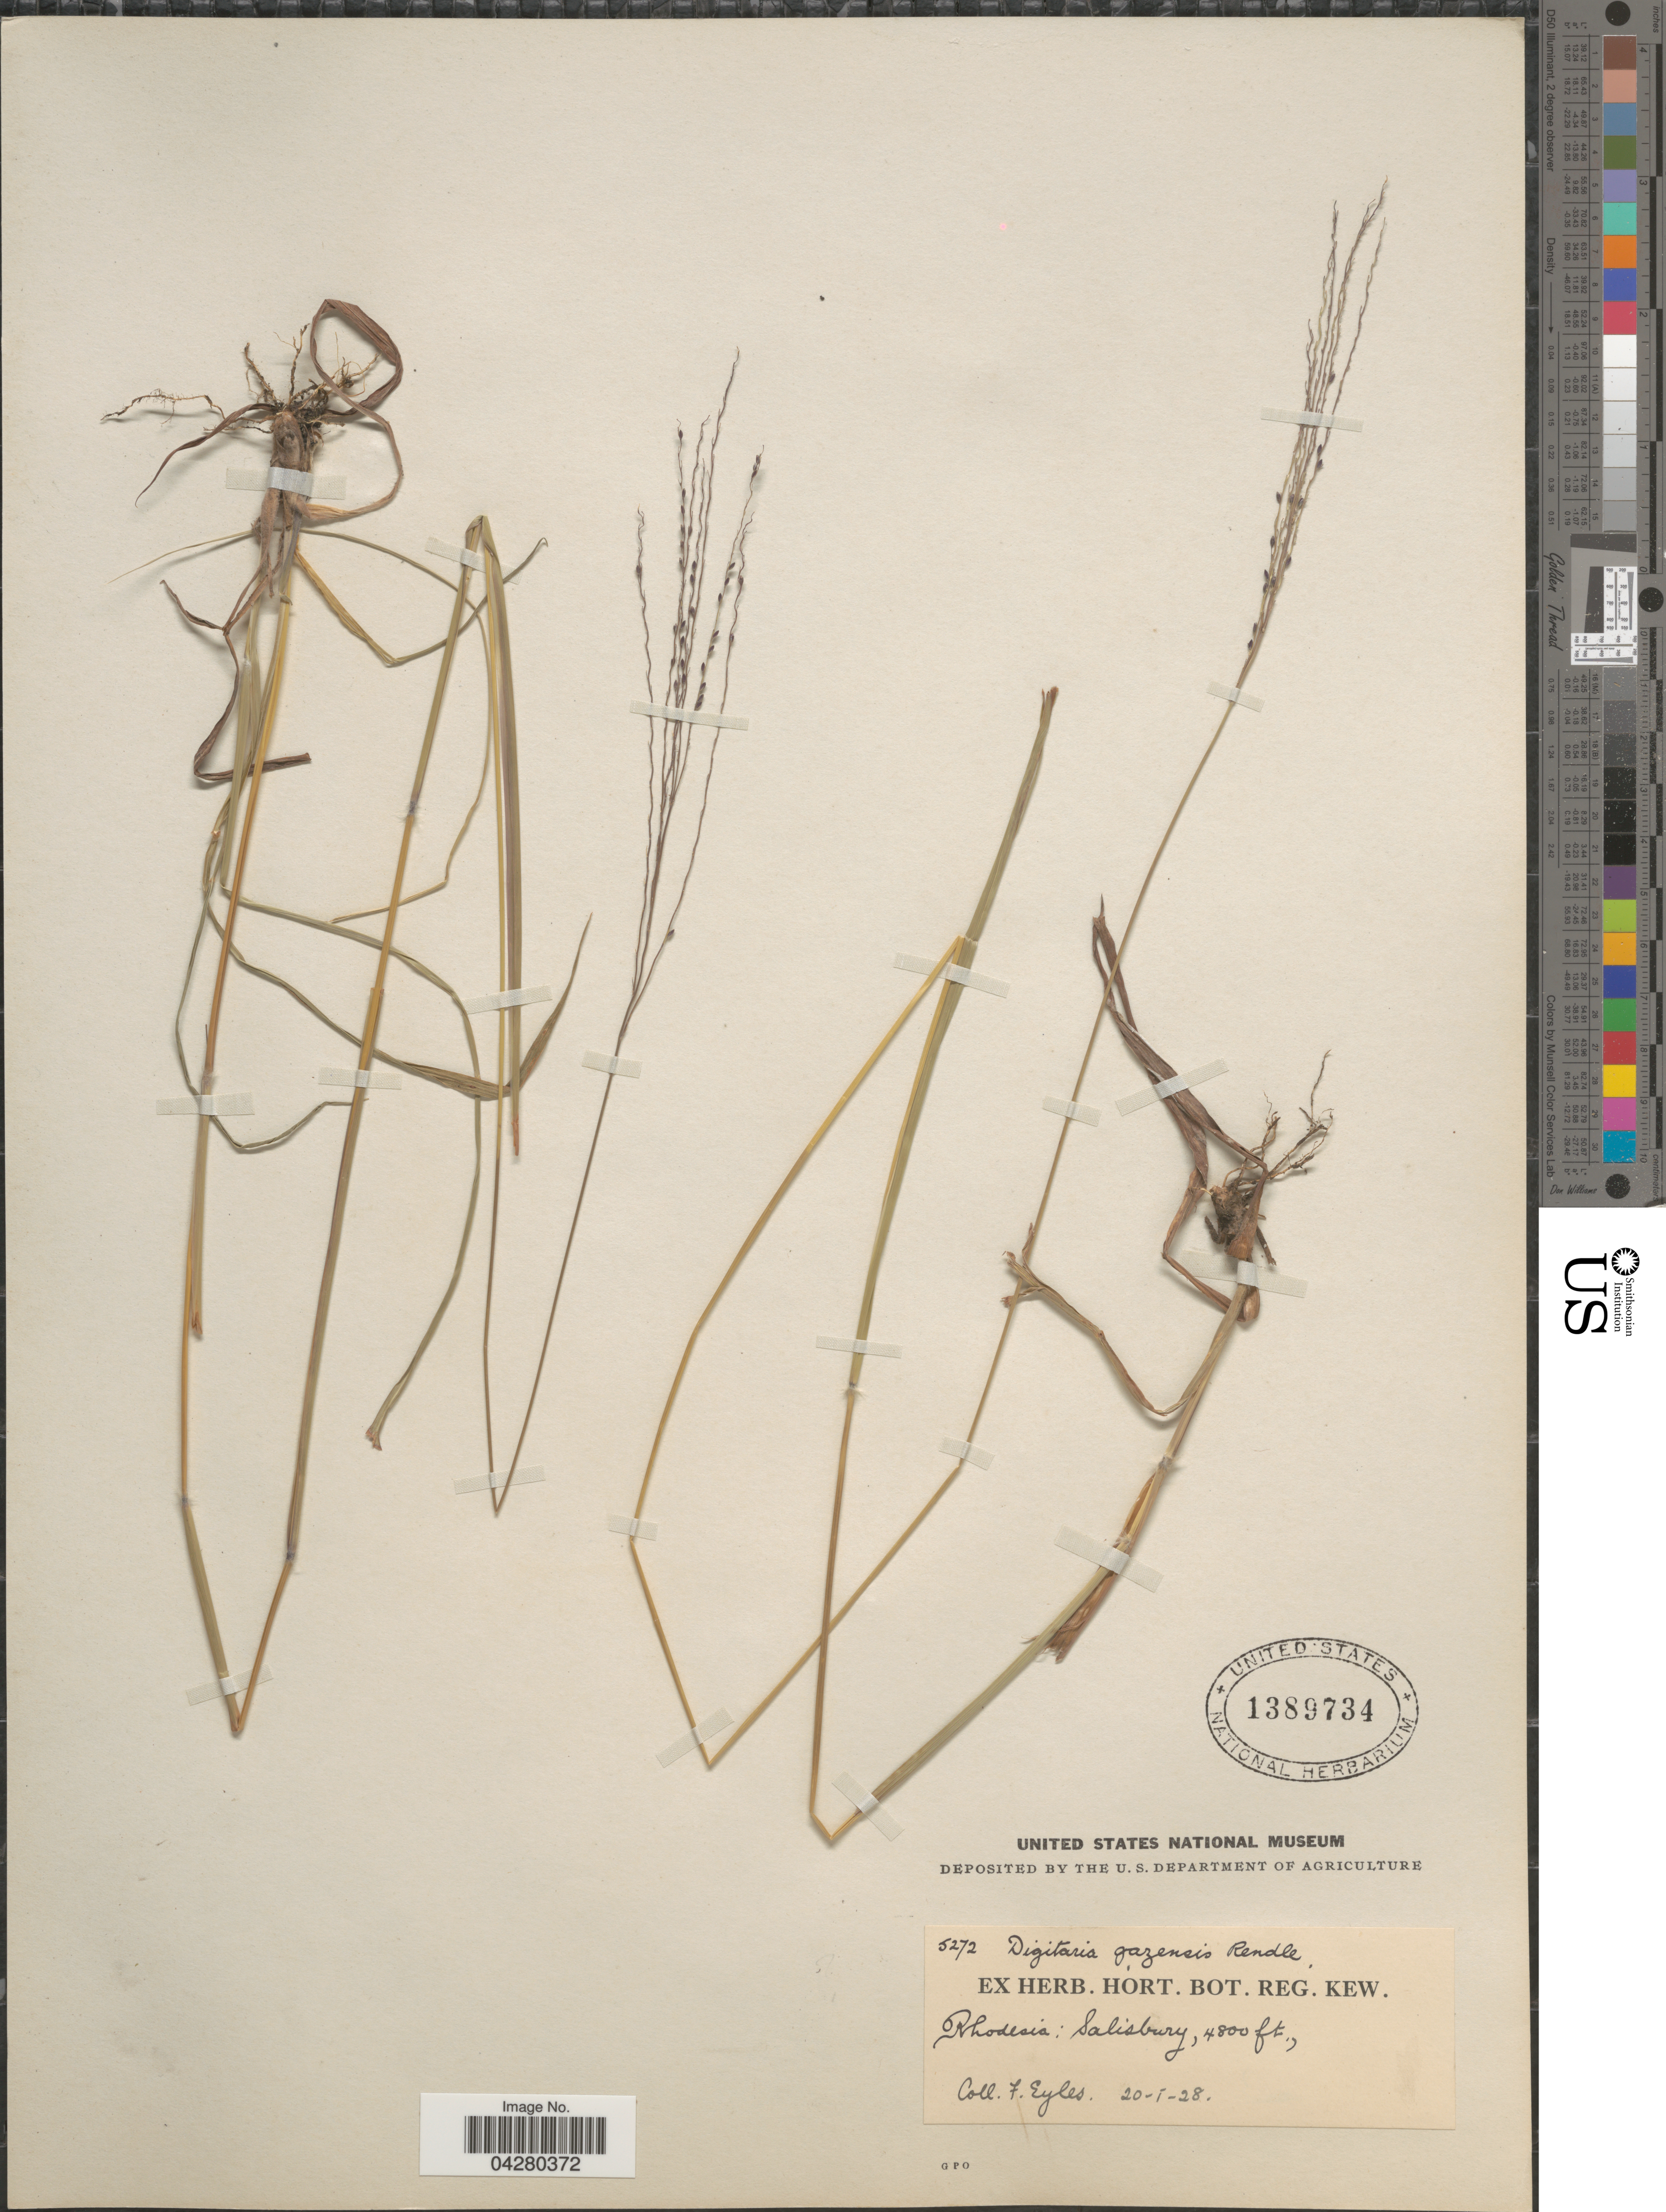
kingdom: Plantae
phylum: Tracheophyta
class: Liliopsida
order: Poales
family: Poaceae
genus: Digitaria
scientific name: Digitaria gazensis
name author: Rendle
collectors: F. Eyles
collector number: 5272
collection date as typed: Transcribed d/m/y: 20/1/28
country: Zimbabwe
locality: Rhodesia: Salisbury.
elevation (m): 1463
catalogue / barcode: US 1389734